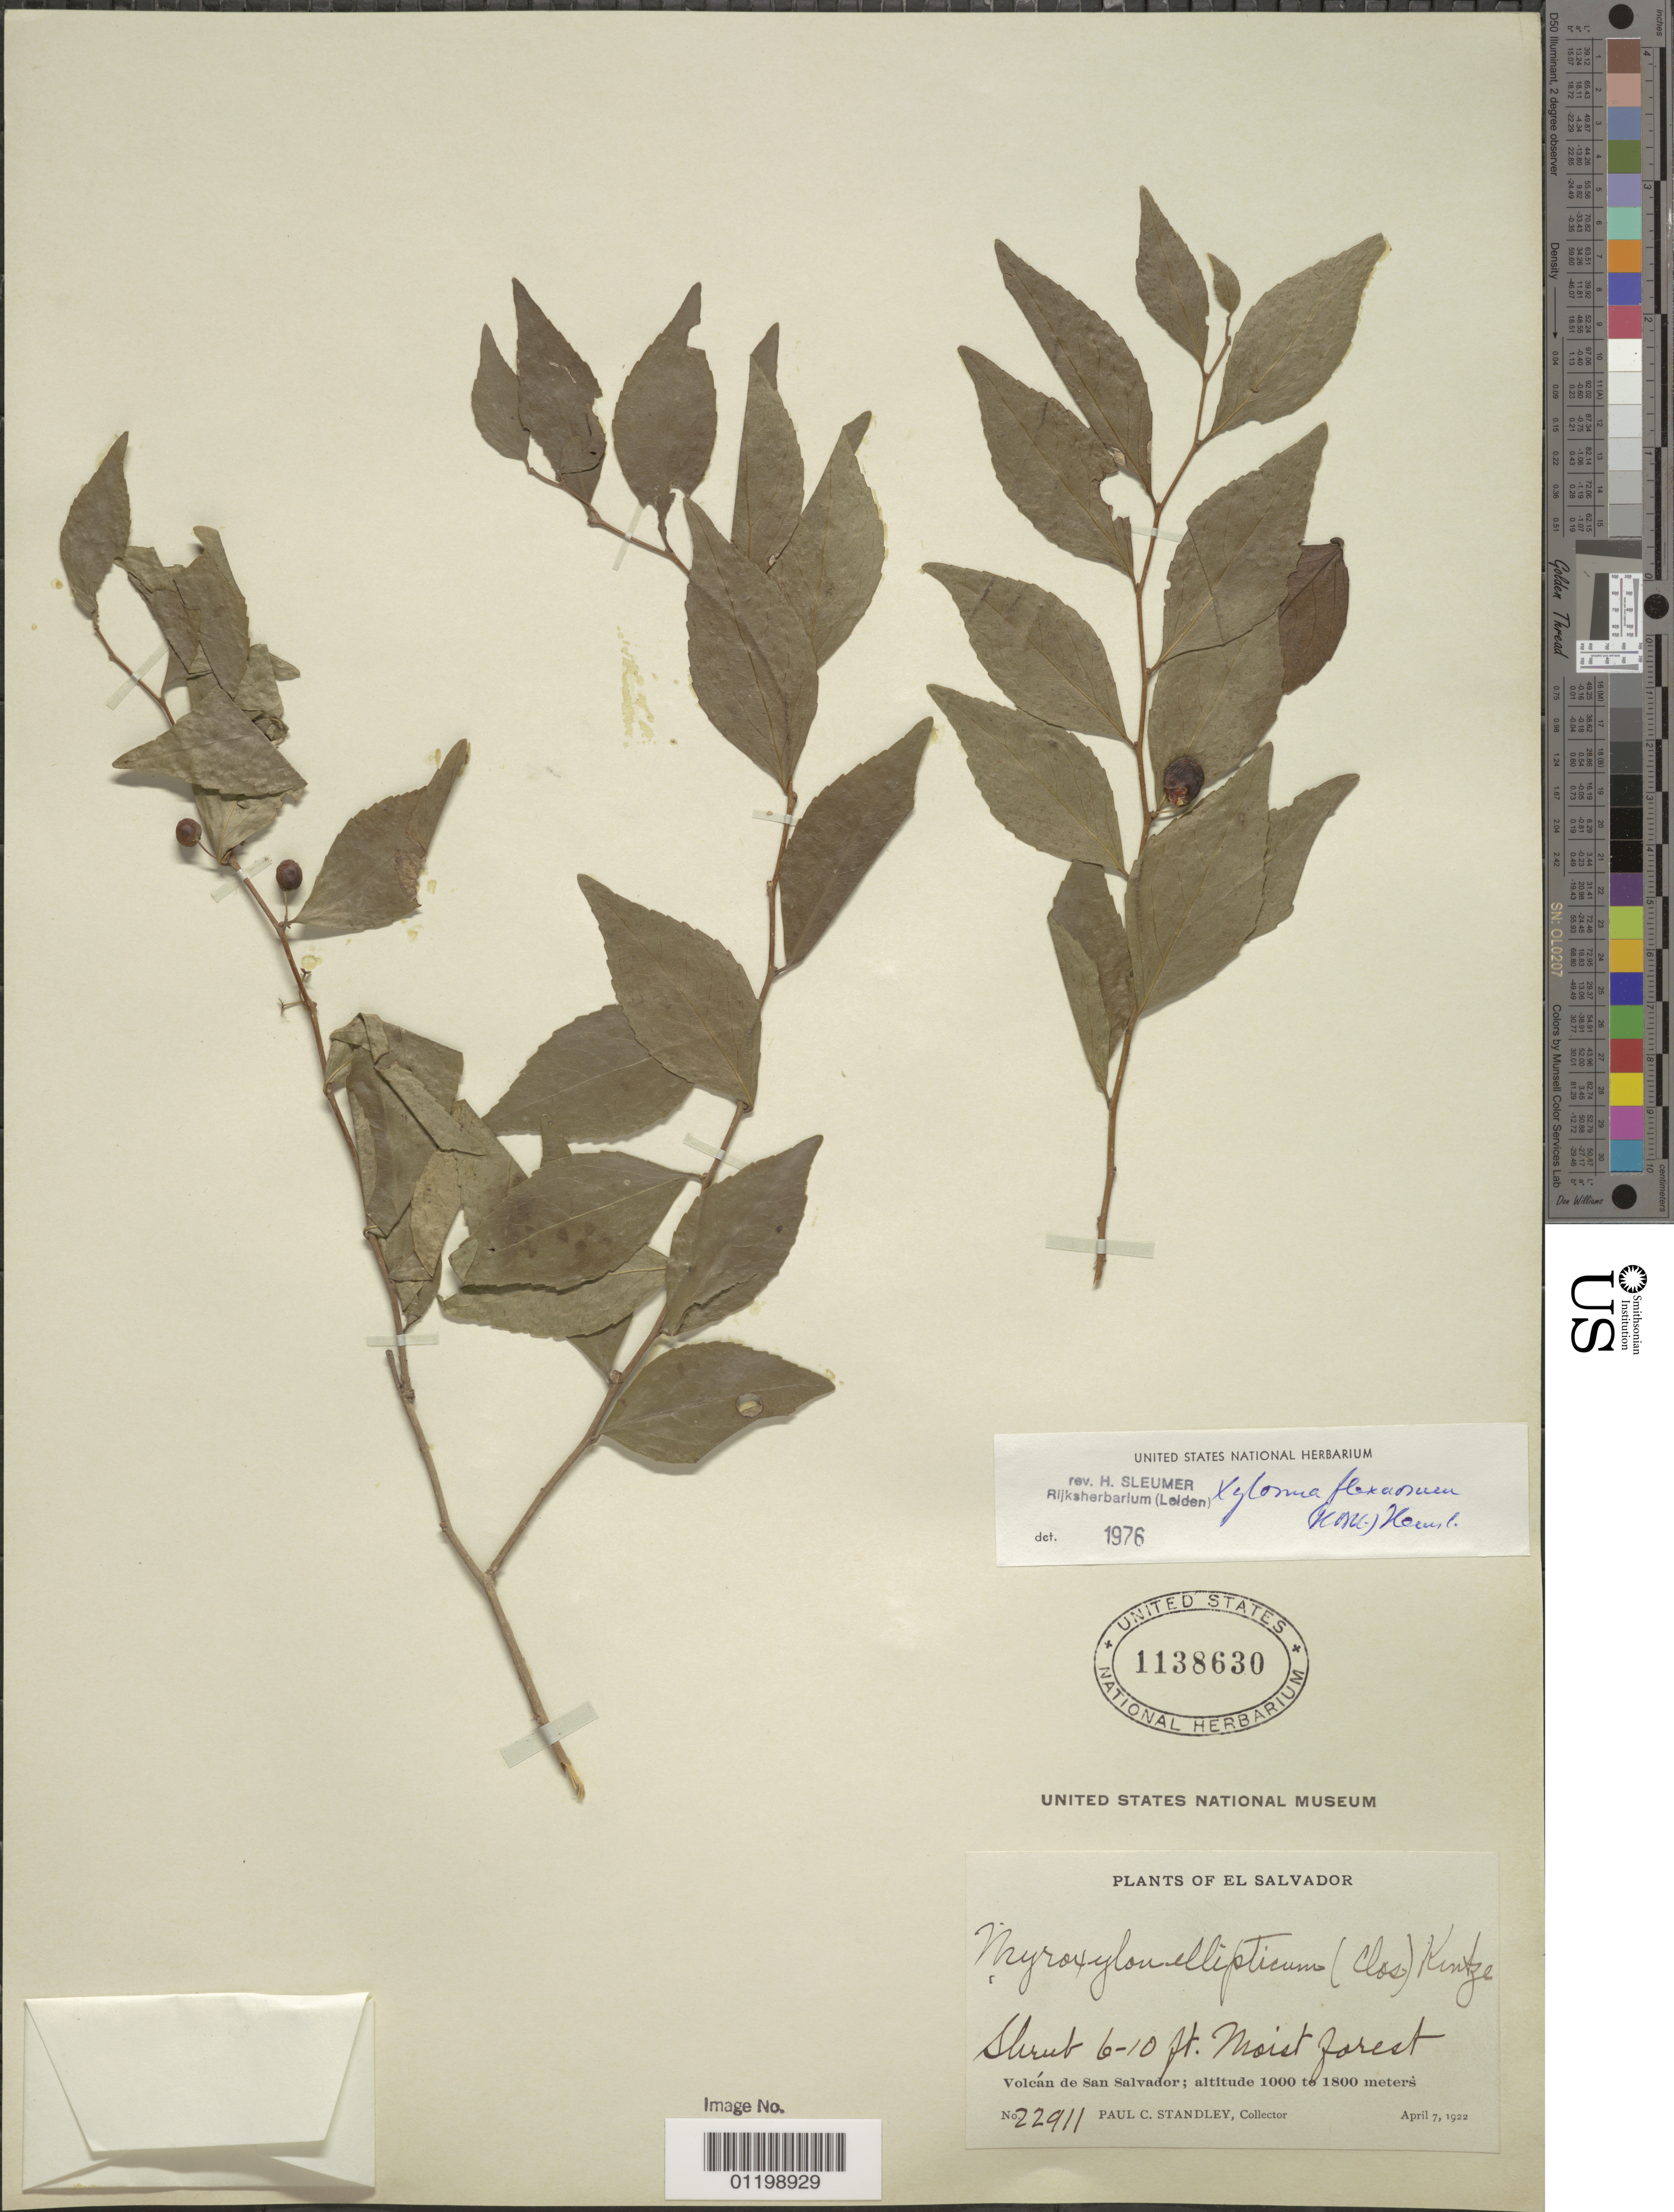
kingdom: Plantae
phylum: Tracheophyta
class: Magnoliopsida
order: Malpighiales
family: Salicaceae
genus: Xylosma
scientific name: Xylosma flexuosa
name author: (Kunth) Hemsl.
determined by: Sleumer, H. O.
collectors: P. C. Standley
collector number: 22911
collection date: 1922-04-07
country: El Salvador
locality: Volcan de San Salvador.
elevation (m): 1000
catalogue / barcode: US 1138630